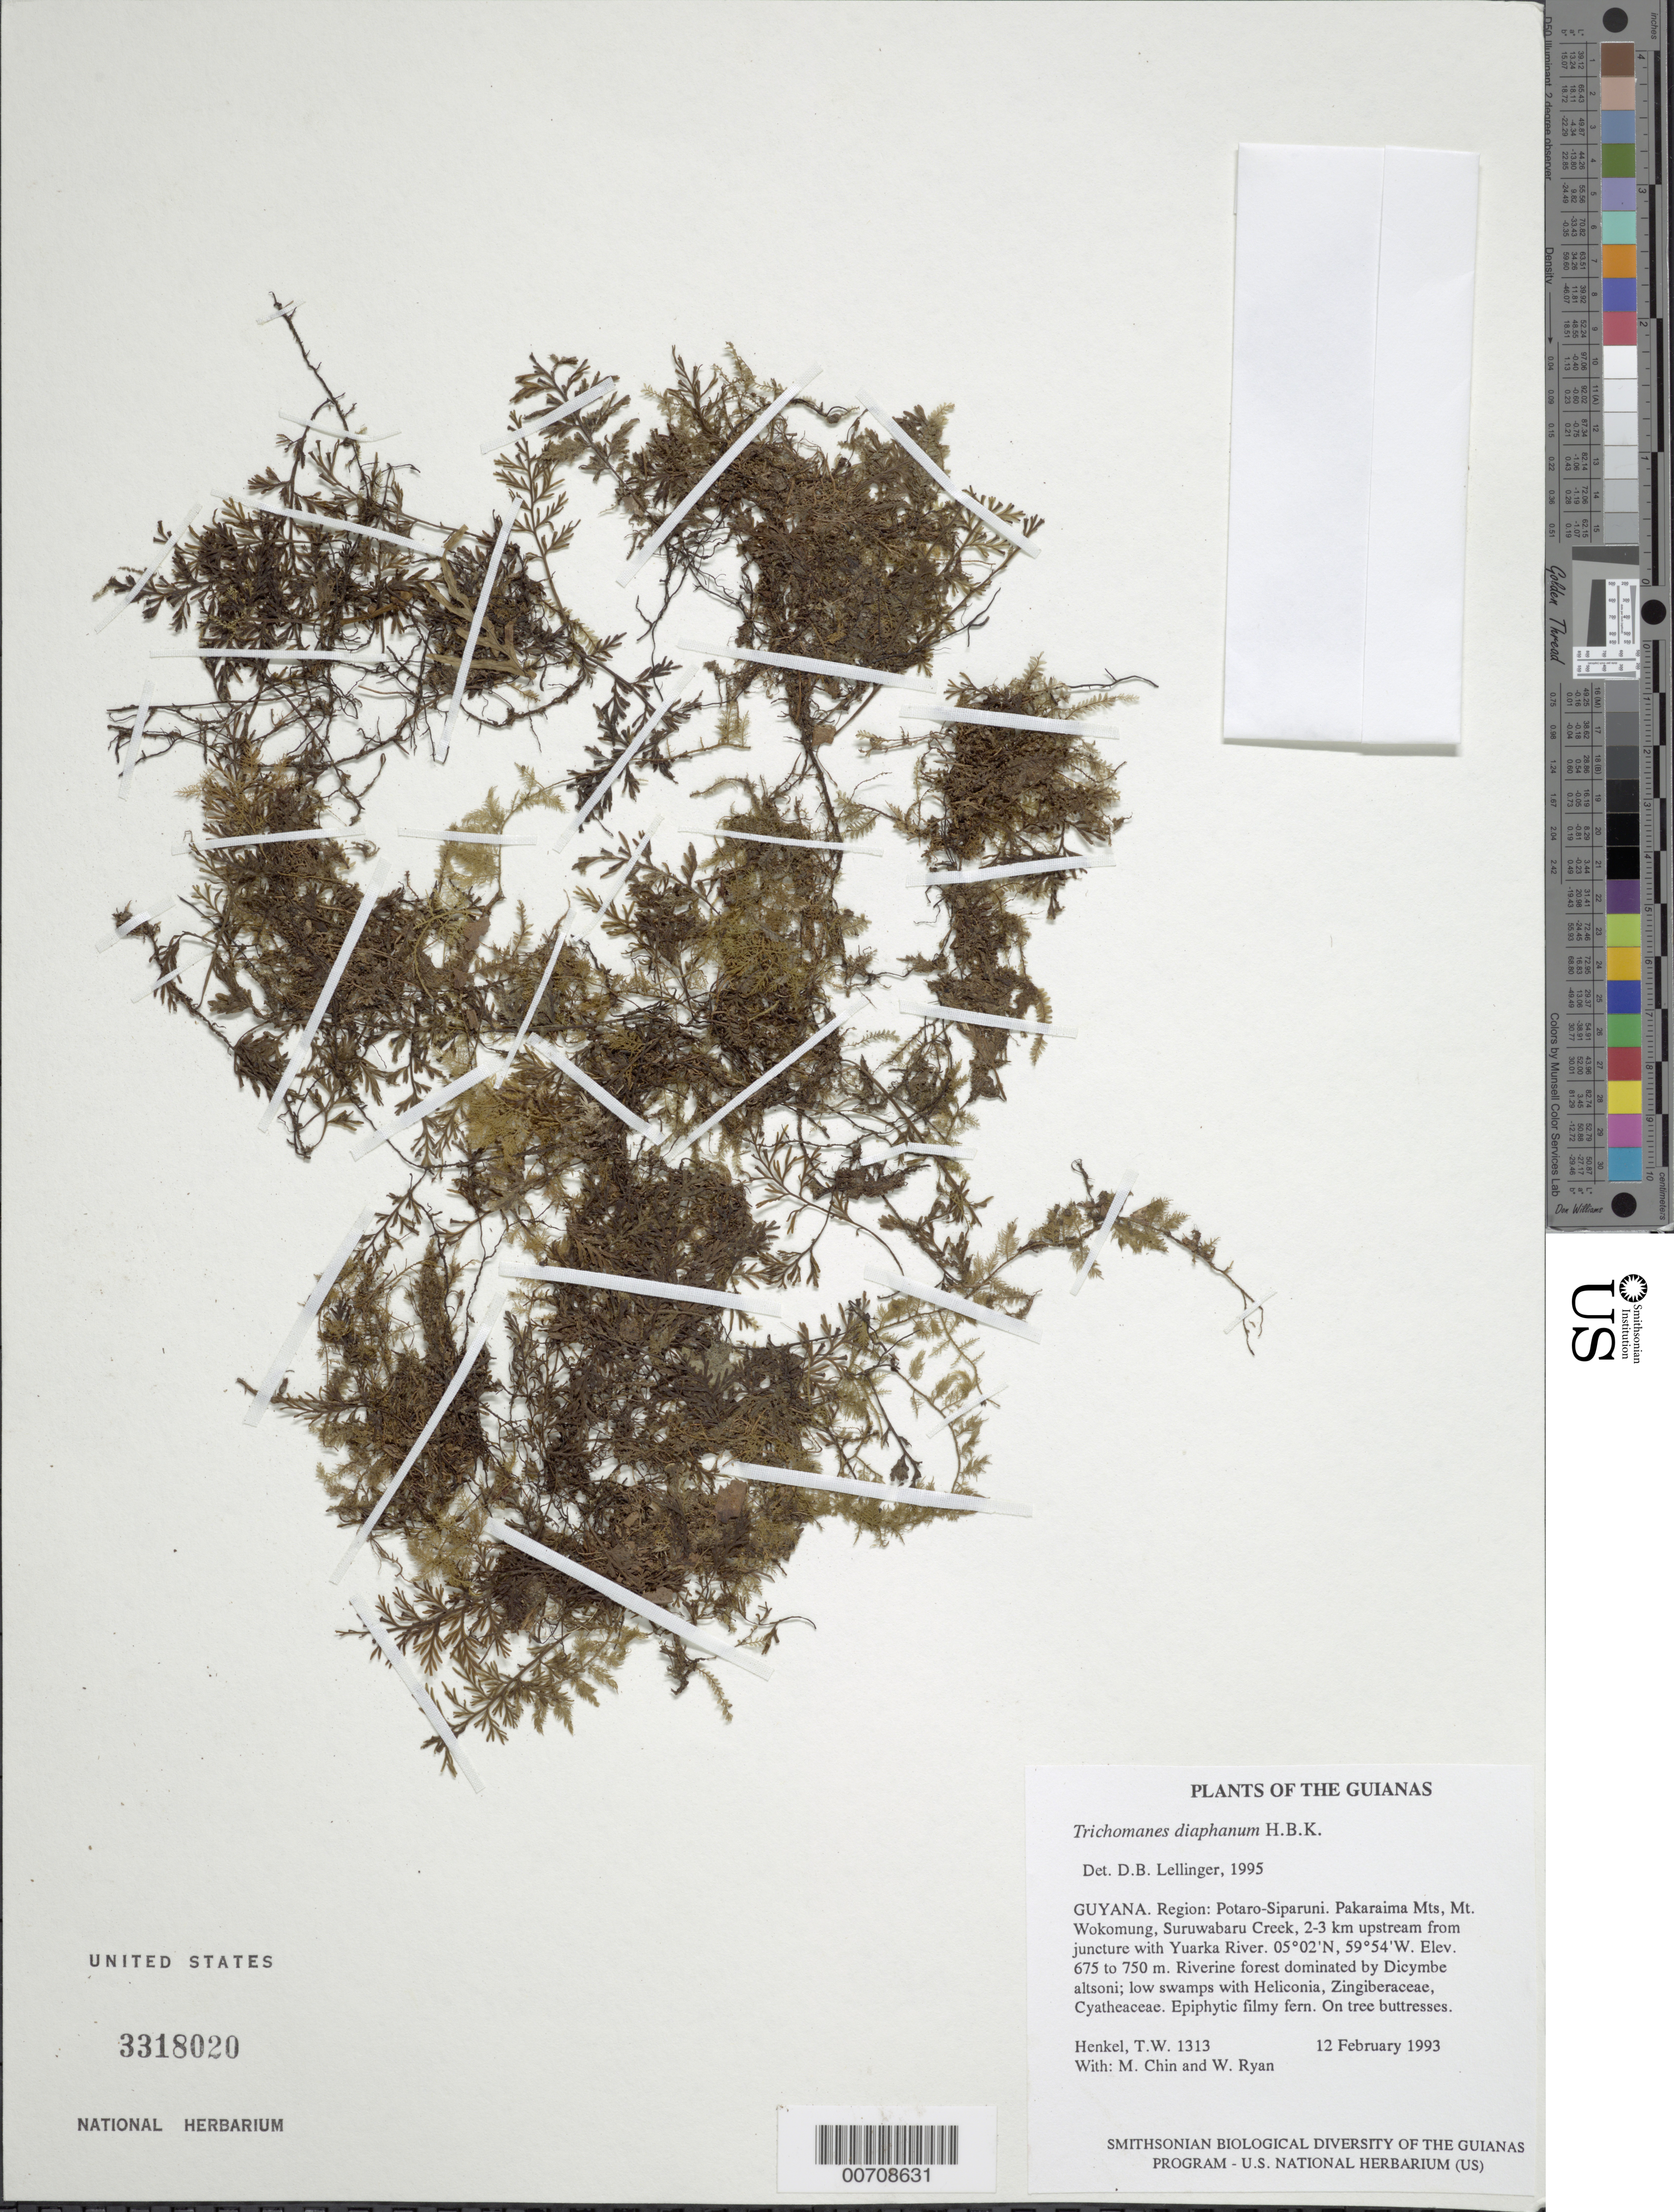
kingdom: Plantae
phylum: Tracheophyta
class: Polypodiopsida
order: Hymenophyllales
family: Hymenophyllaceae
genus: Polyphlebium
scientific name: Polyphlebium diaphanum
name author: (Kunth) Ebihara & Dubuisson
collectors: T. Henkel, M. Chin & W. Ryan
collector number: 1313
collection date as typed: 12 February 1993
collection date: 1993-02-12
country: Guyana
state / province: Potaro-Siparuni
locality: Pakaraima Mts, Mt. Wokomung, Suruwabaru Creek, 2-3 km upstream from juncture with Yuarka R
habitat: Riverine forest dominated by Dicymbe altsoni; low swamps with Heliconia, Zingiberaceae, Cyatheaceae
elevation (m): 675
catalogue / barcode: US 3318020